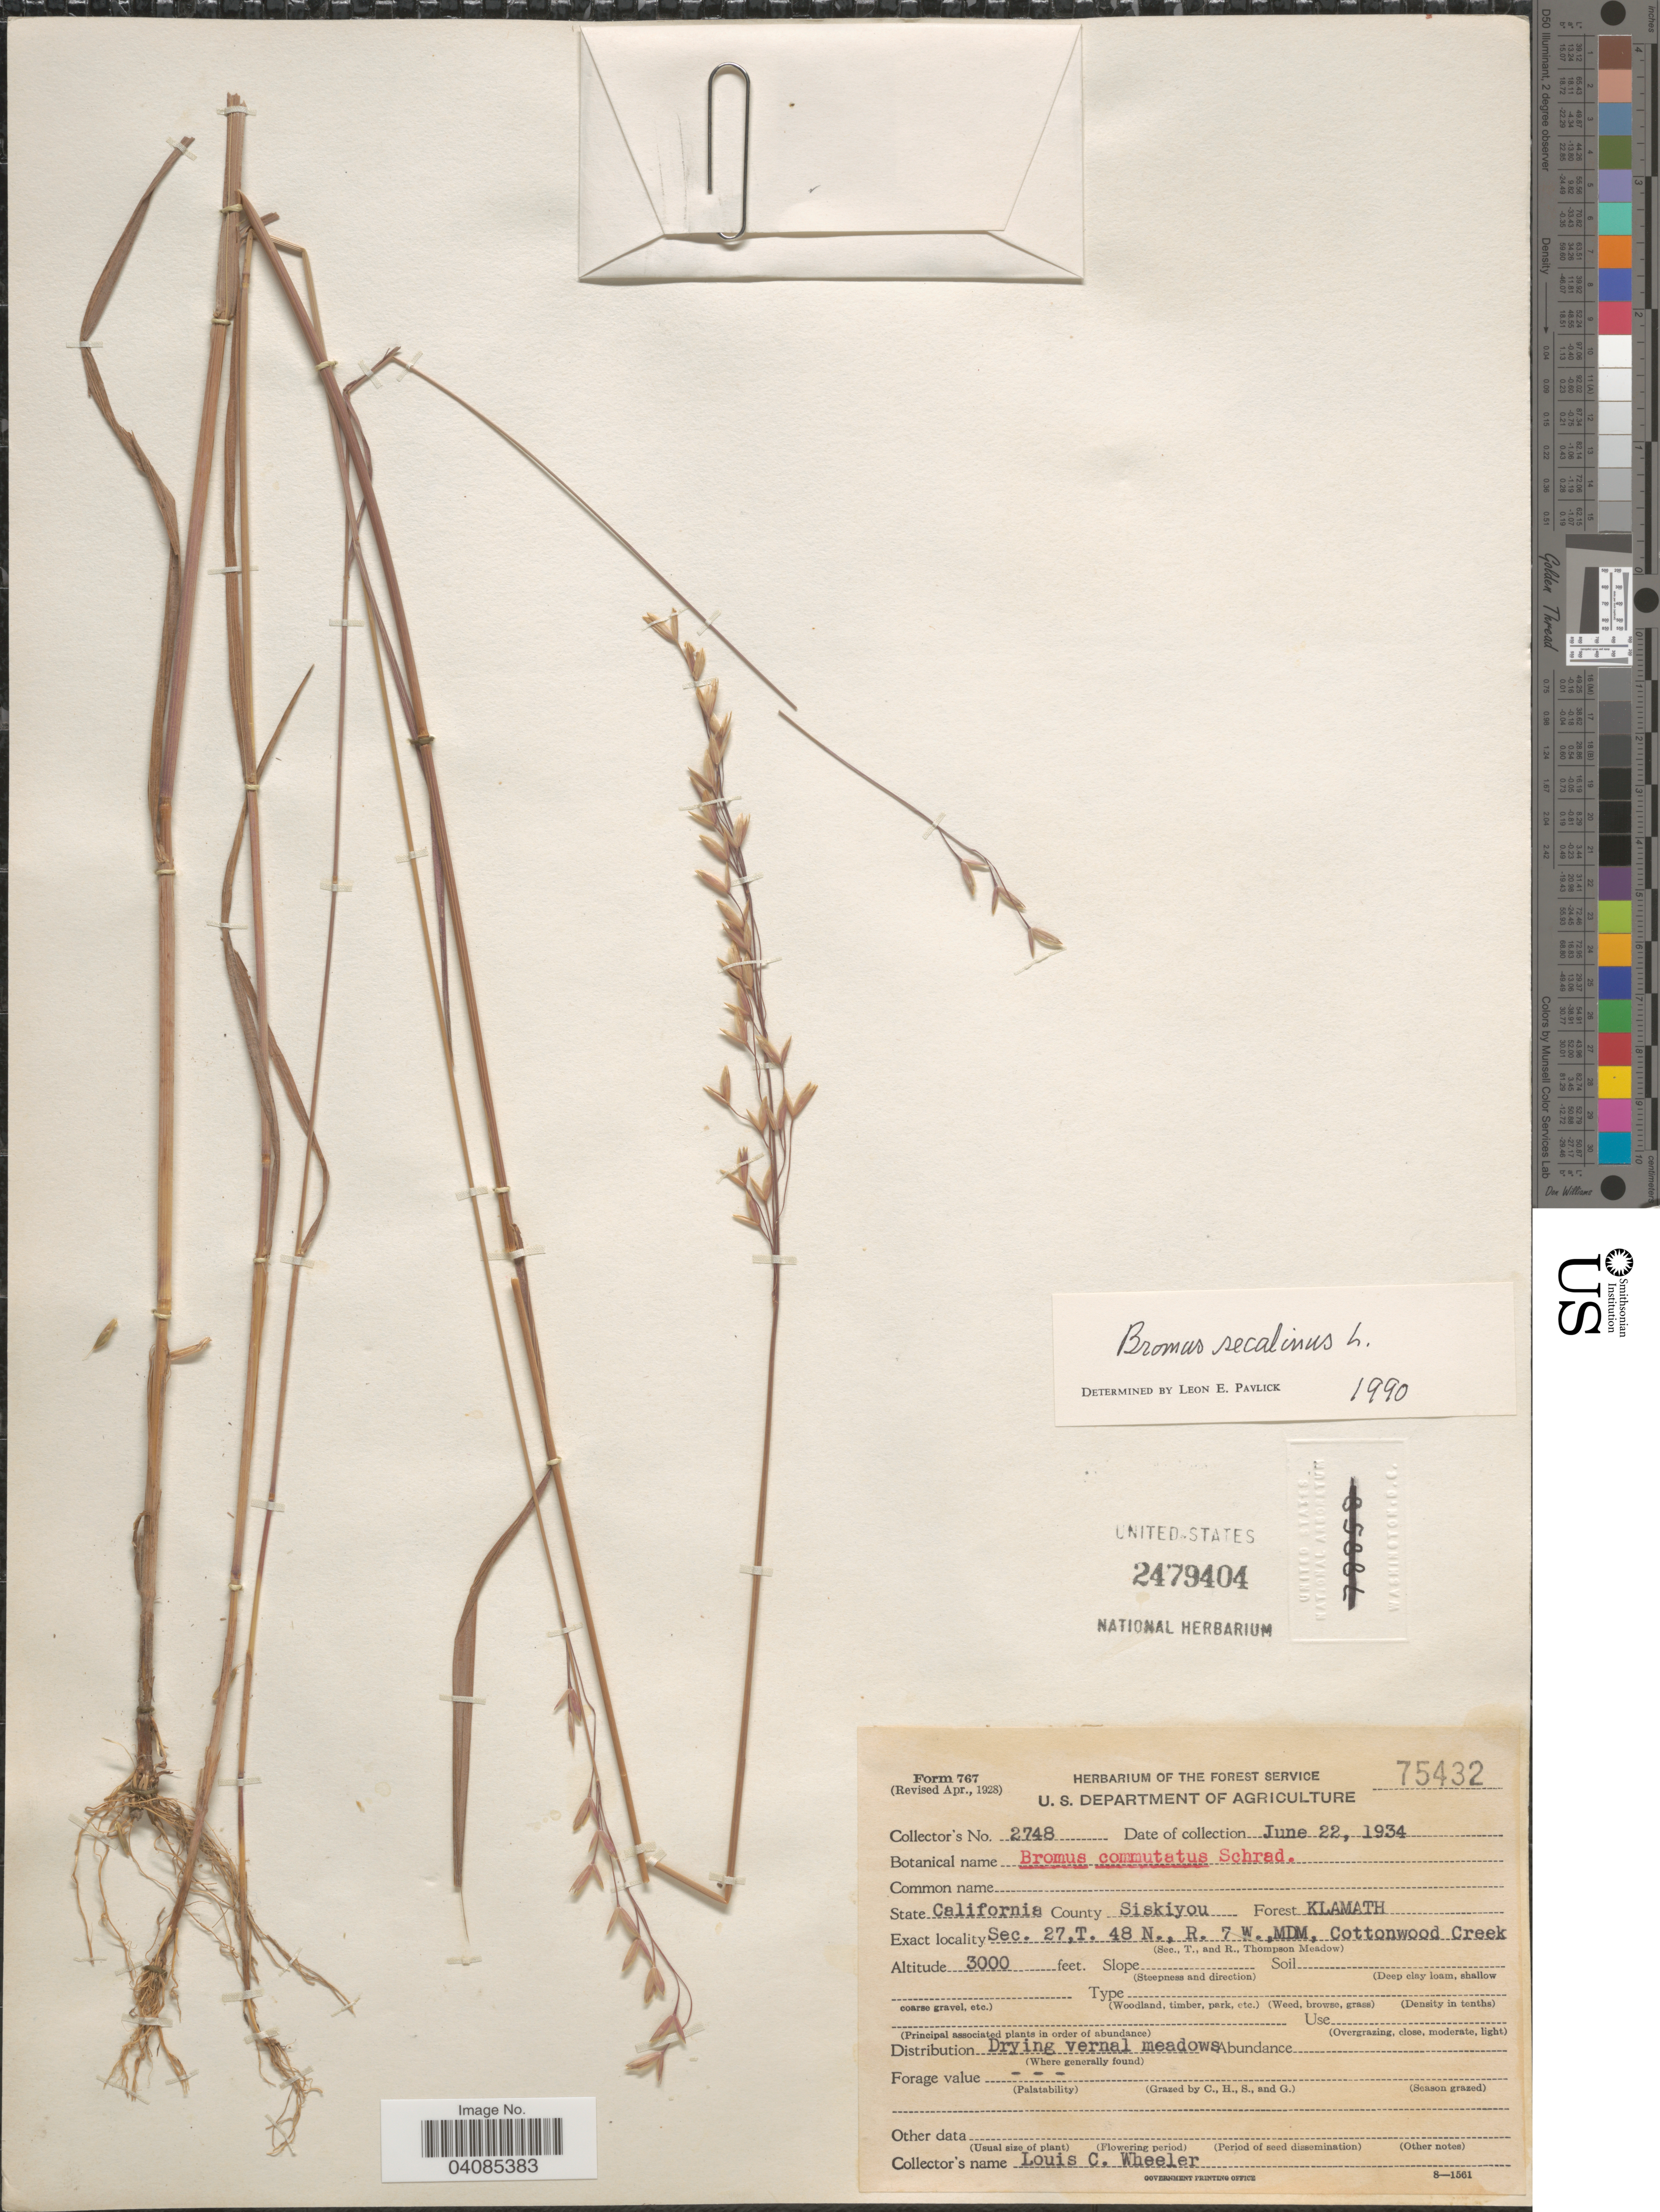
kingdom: Plantae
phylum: Tracheophyta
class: Liliopsida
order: Poales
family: Poaceae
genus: Bromus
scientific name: Bromus secalinus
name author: L.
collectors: L. C. Wheeler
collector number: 2748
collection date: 1934-06-22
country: United States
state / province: California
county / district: Siskiyou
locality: County Siskiyou. Forest Klamath. Sec. 27.T. 48 N., R. 7 W., MDM, Cottonwood Creek.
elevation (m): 914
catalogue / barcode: US 2479404